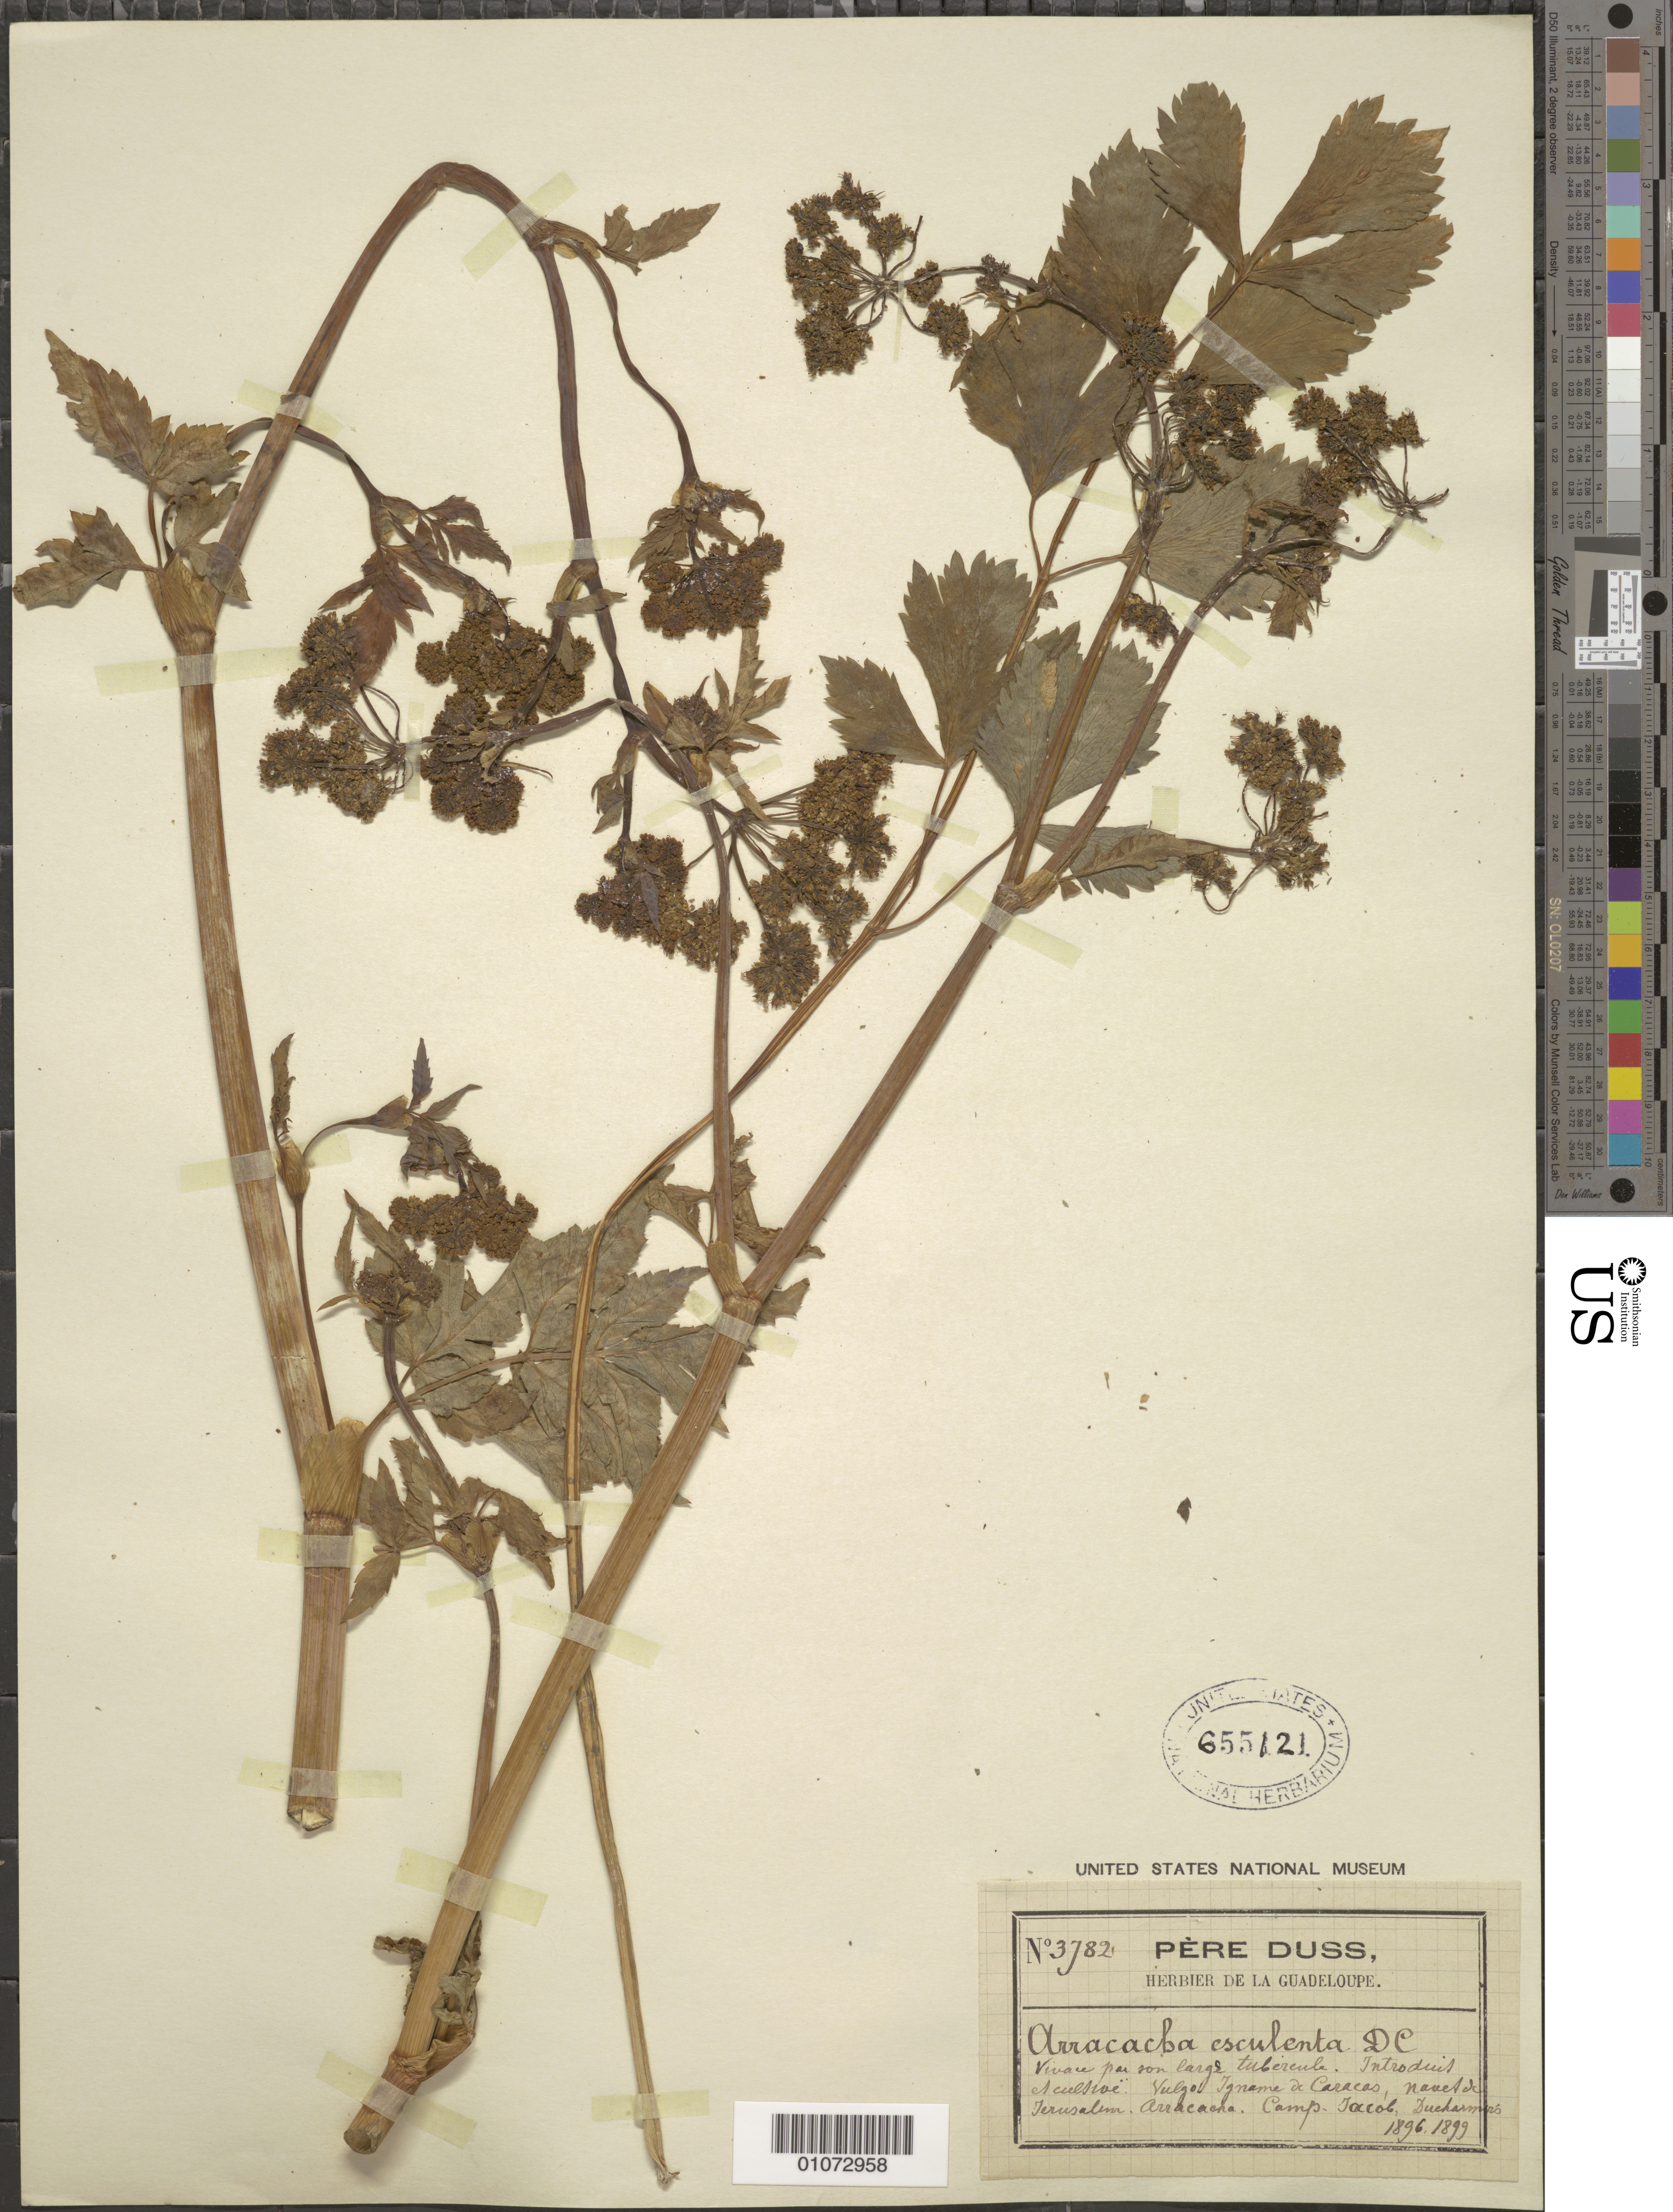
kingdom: Plantae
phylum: Tracheophyta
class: Magnoliopsida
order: Apiales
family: Apiaceae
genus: Arracacia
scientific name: Arracacia xanthorrhiza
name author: Bancr.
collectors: Père Duss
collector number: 3782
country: Guadeloupe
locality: Camp Jacob.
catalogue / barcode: US 655121